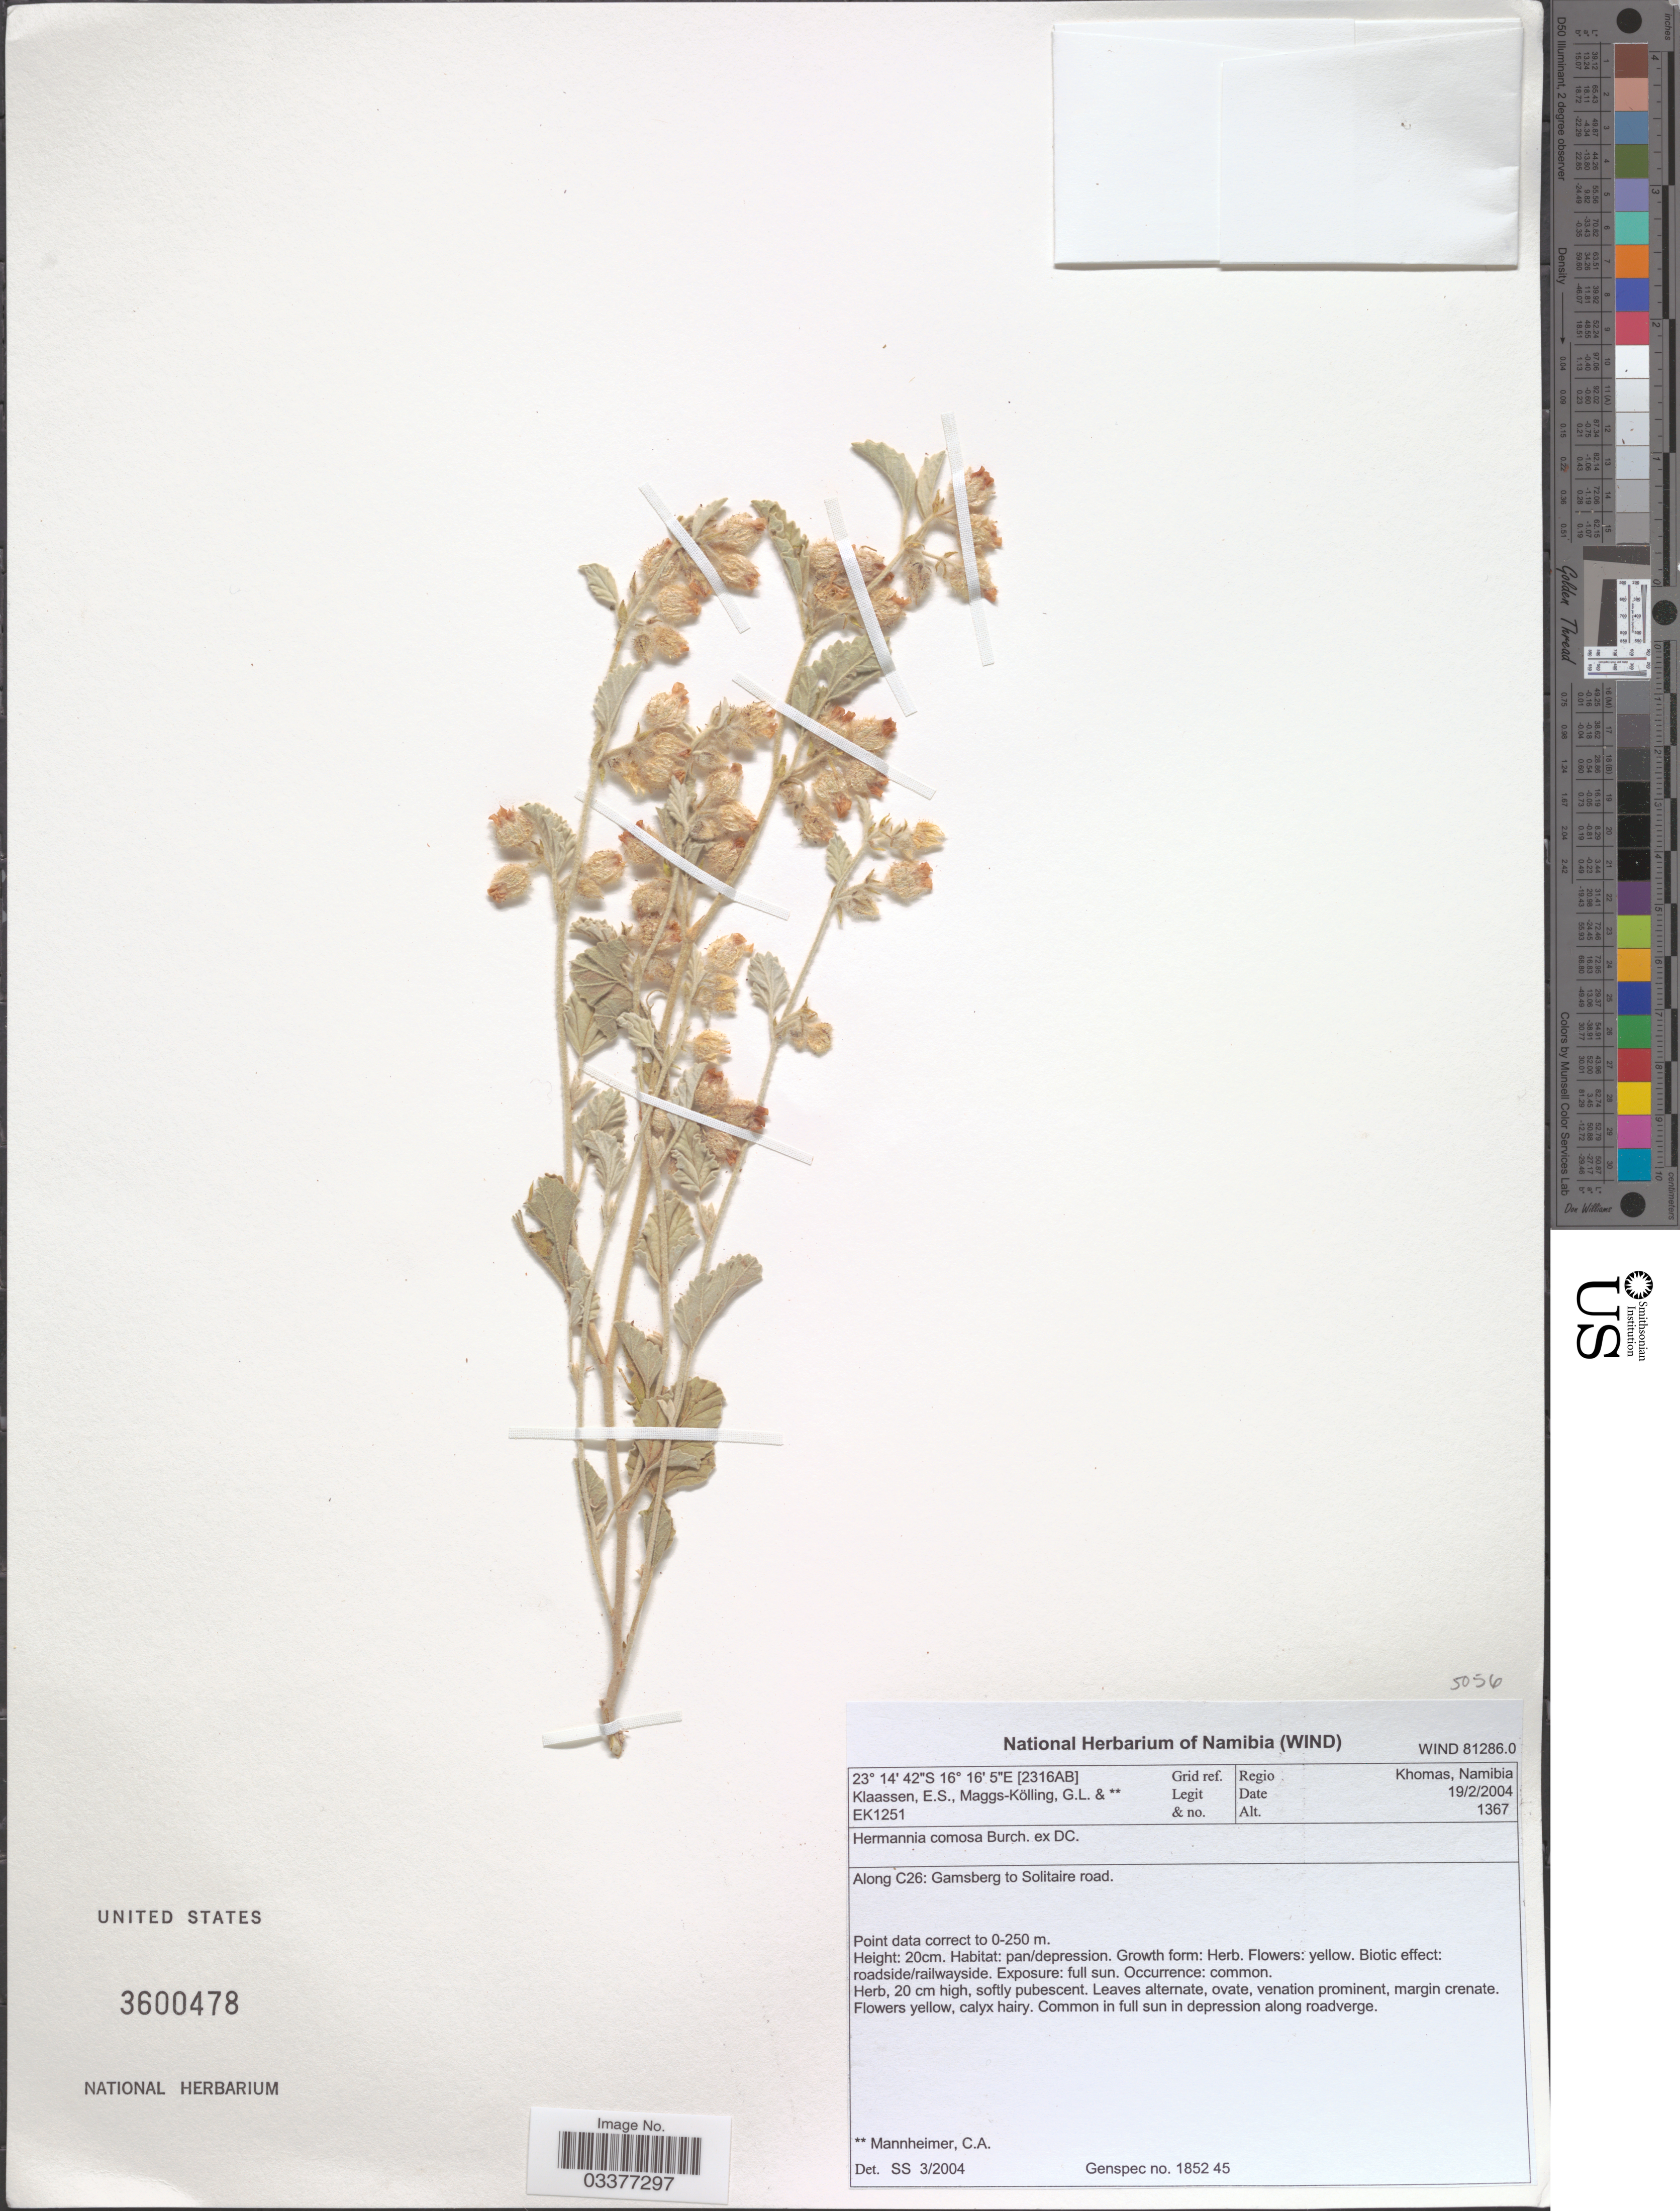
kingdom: Plantae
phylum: Tracheophyta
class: Magnoliopsida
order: Malvales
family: Malvaceae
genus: Hermannia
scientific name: Hermannia comosa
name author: ex DC.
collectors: E. S. Klaassen, G. L. Maggs & C. A. Mannheimer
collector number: EK1251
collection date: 2004-02-19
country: Namibia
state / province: Khomas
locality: Grid ref. [2316AB]. Regio Khomas, Namibia. Along C26: Gamsberg to Solitaire road.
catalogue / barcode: US 3600478